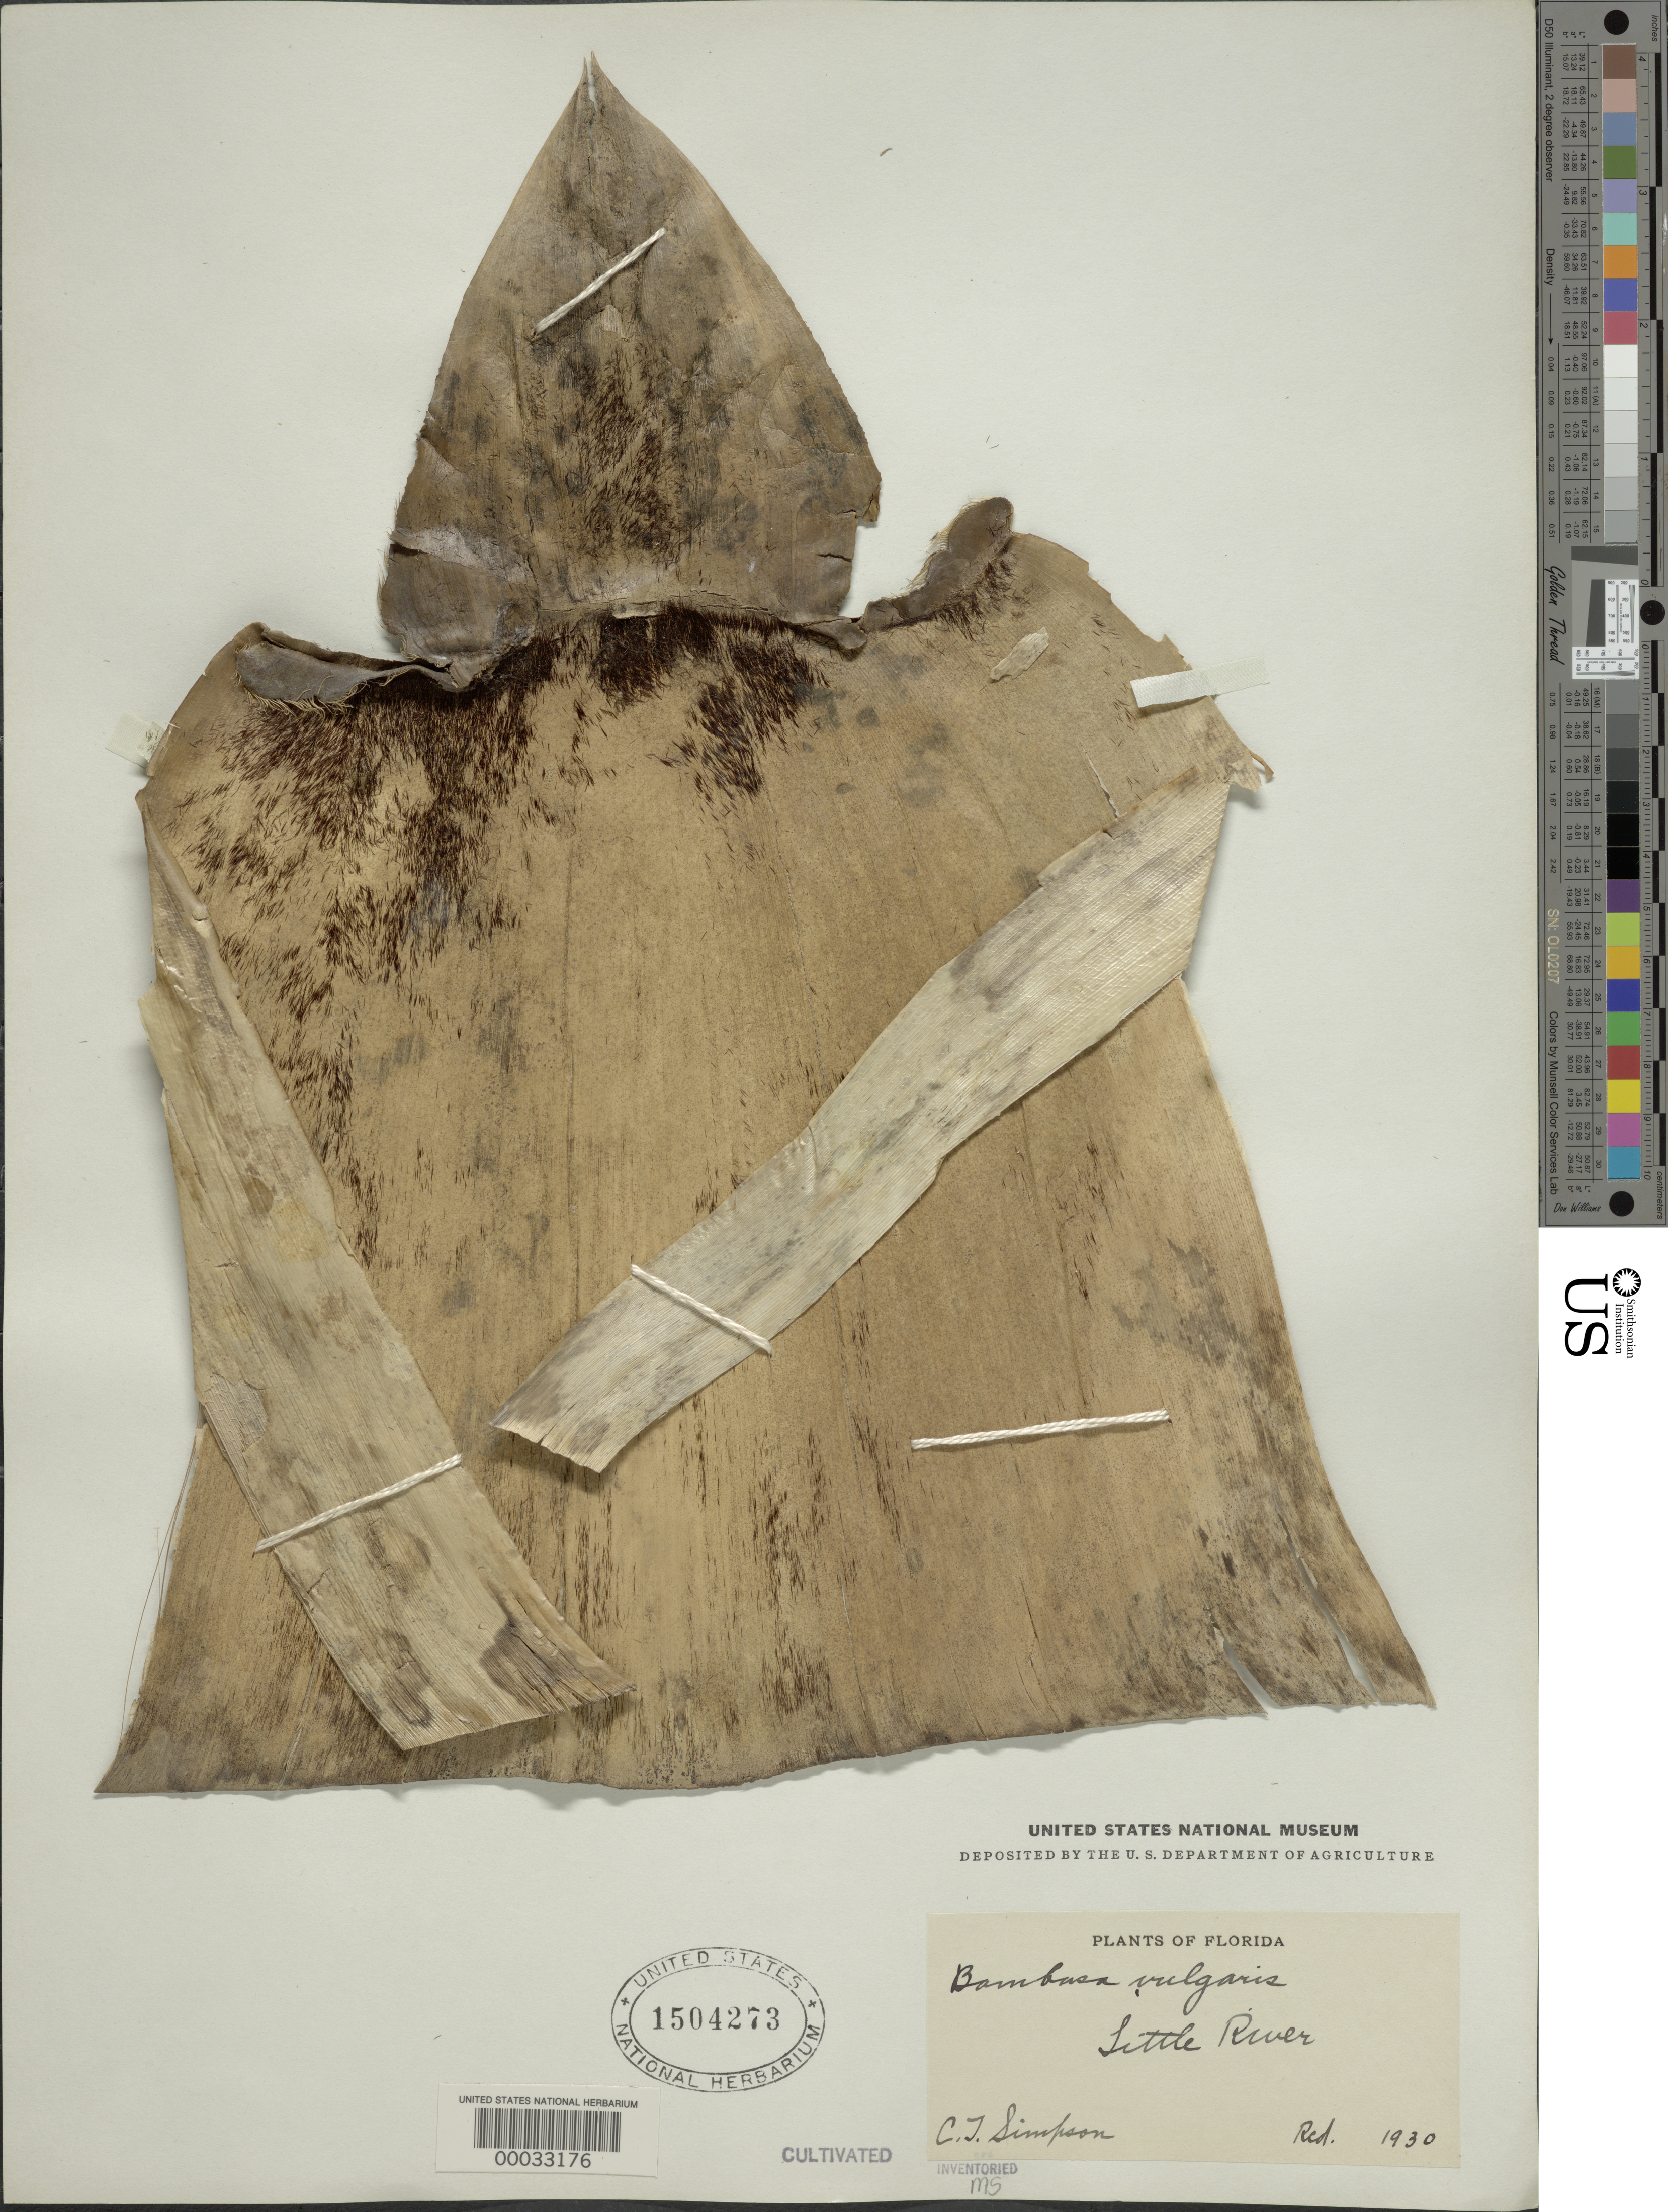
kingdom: Plantae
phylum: Tracheophyta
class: Liliopsida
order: Poales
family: Poaceae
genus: Bambusa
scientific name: Bambusa vulgaris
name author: Schrad. ex J.C. Wendl.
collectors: C. T. Simpson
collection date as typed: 1930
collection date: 1930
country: United States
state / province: Florida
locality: Little river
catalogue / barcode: US 1504273